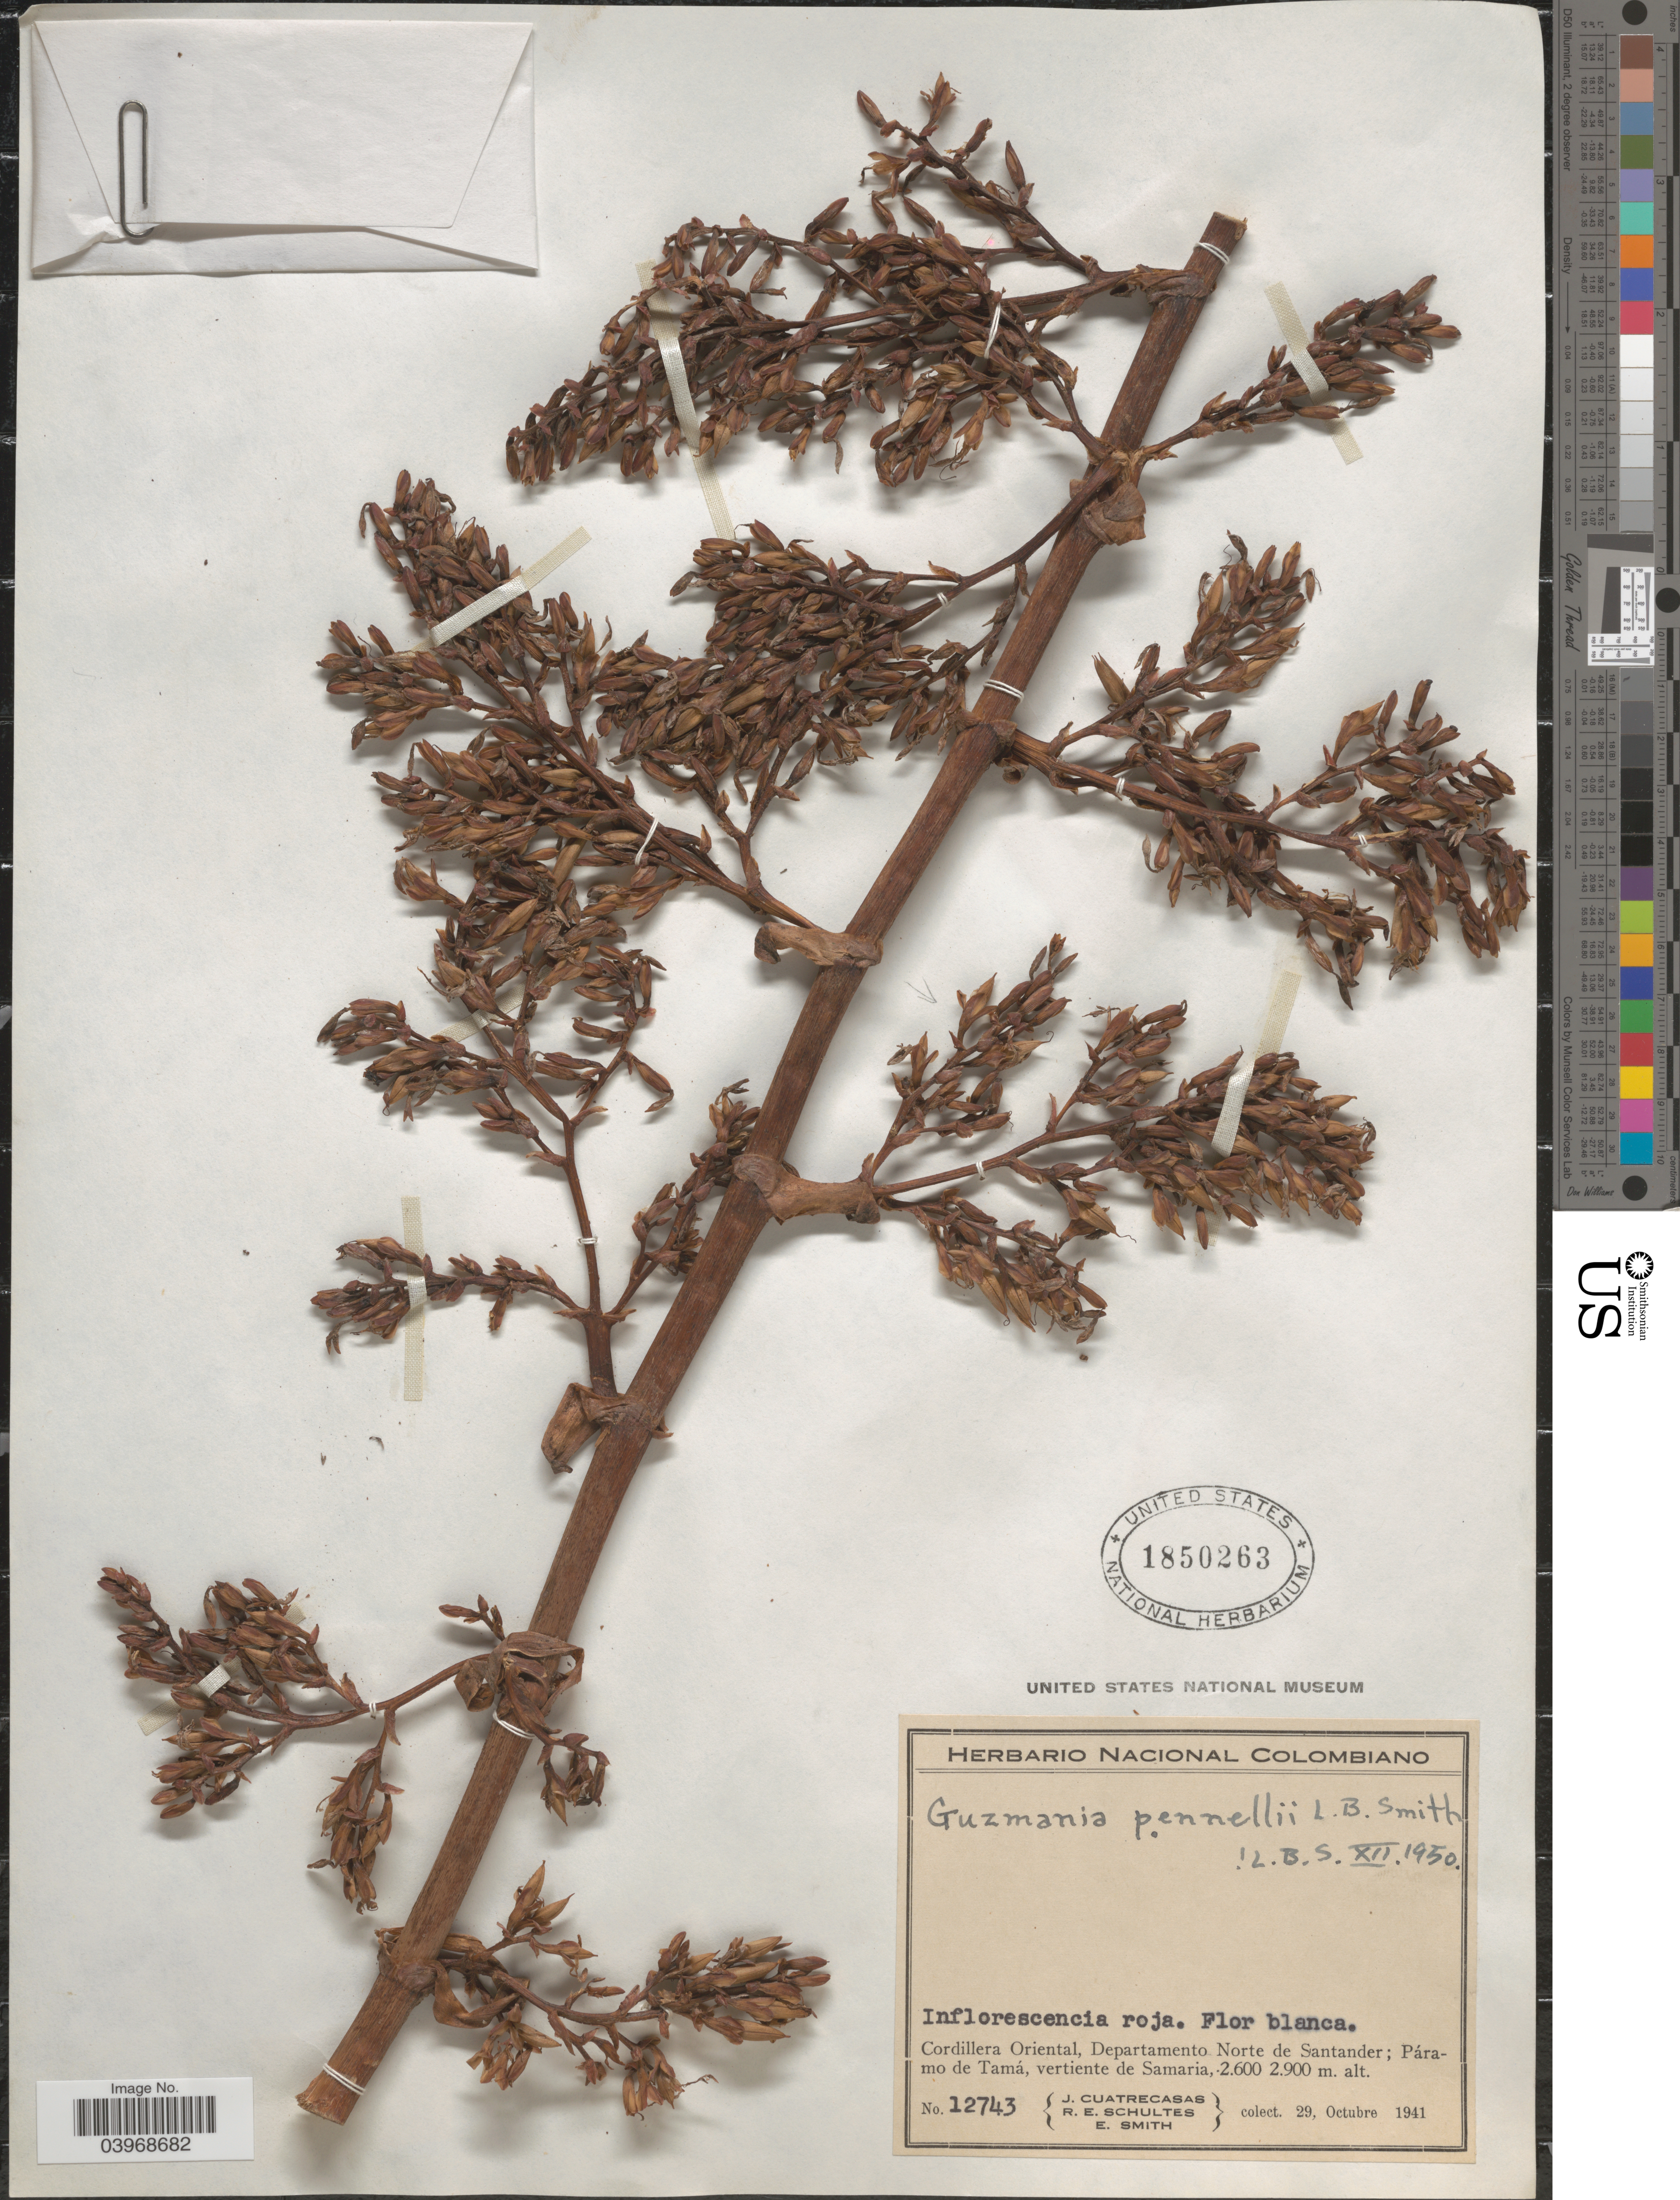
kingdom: Plantae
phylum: Tracheophyta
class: Liliopsida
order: Poales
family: Bromeliaceae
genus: Guzmania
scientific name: Guzmania pennellii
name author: L.B. Sm.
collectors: J. Cuatrecasas, R. E. Schultes & E. Smith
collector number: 12743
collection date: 1941-10-29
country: Colombia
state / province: Norte de Santander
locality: Cordillera Oriental, Departamento Norte de Santander; Páramo de Tamá, vertiente de Samaria.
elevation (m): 2600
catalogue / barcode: US 1850263